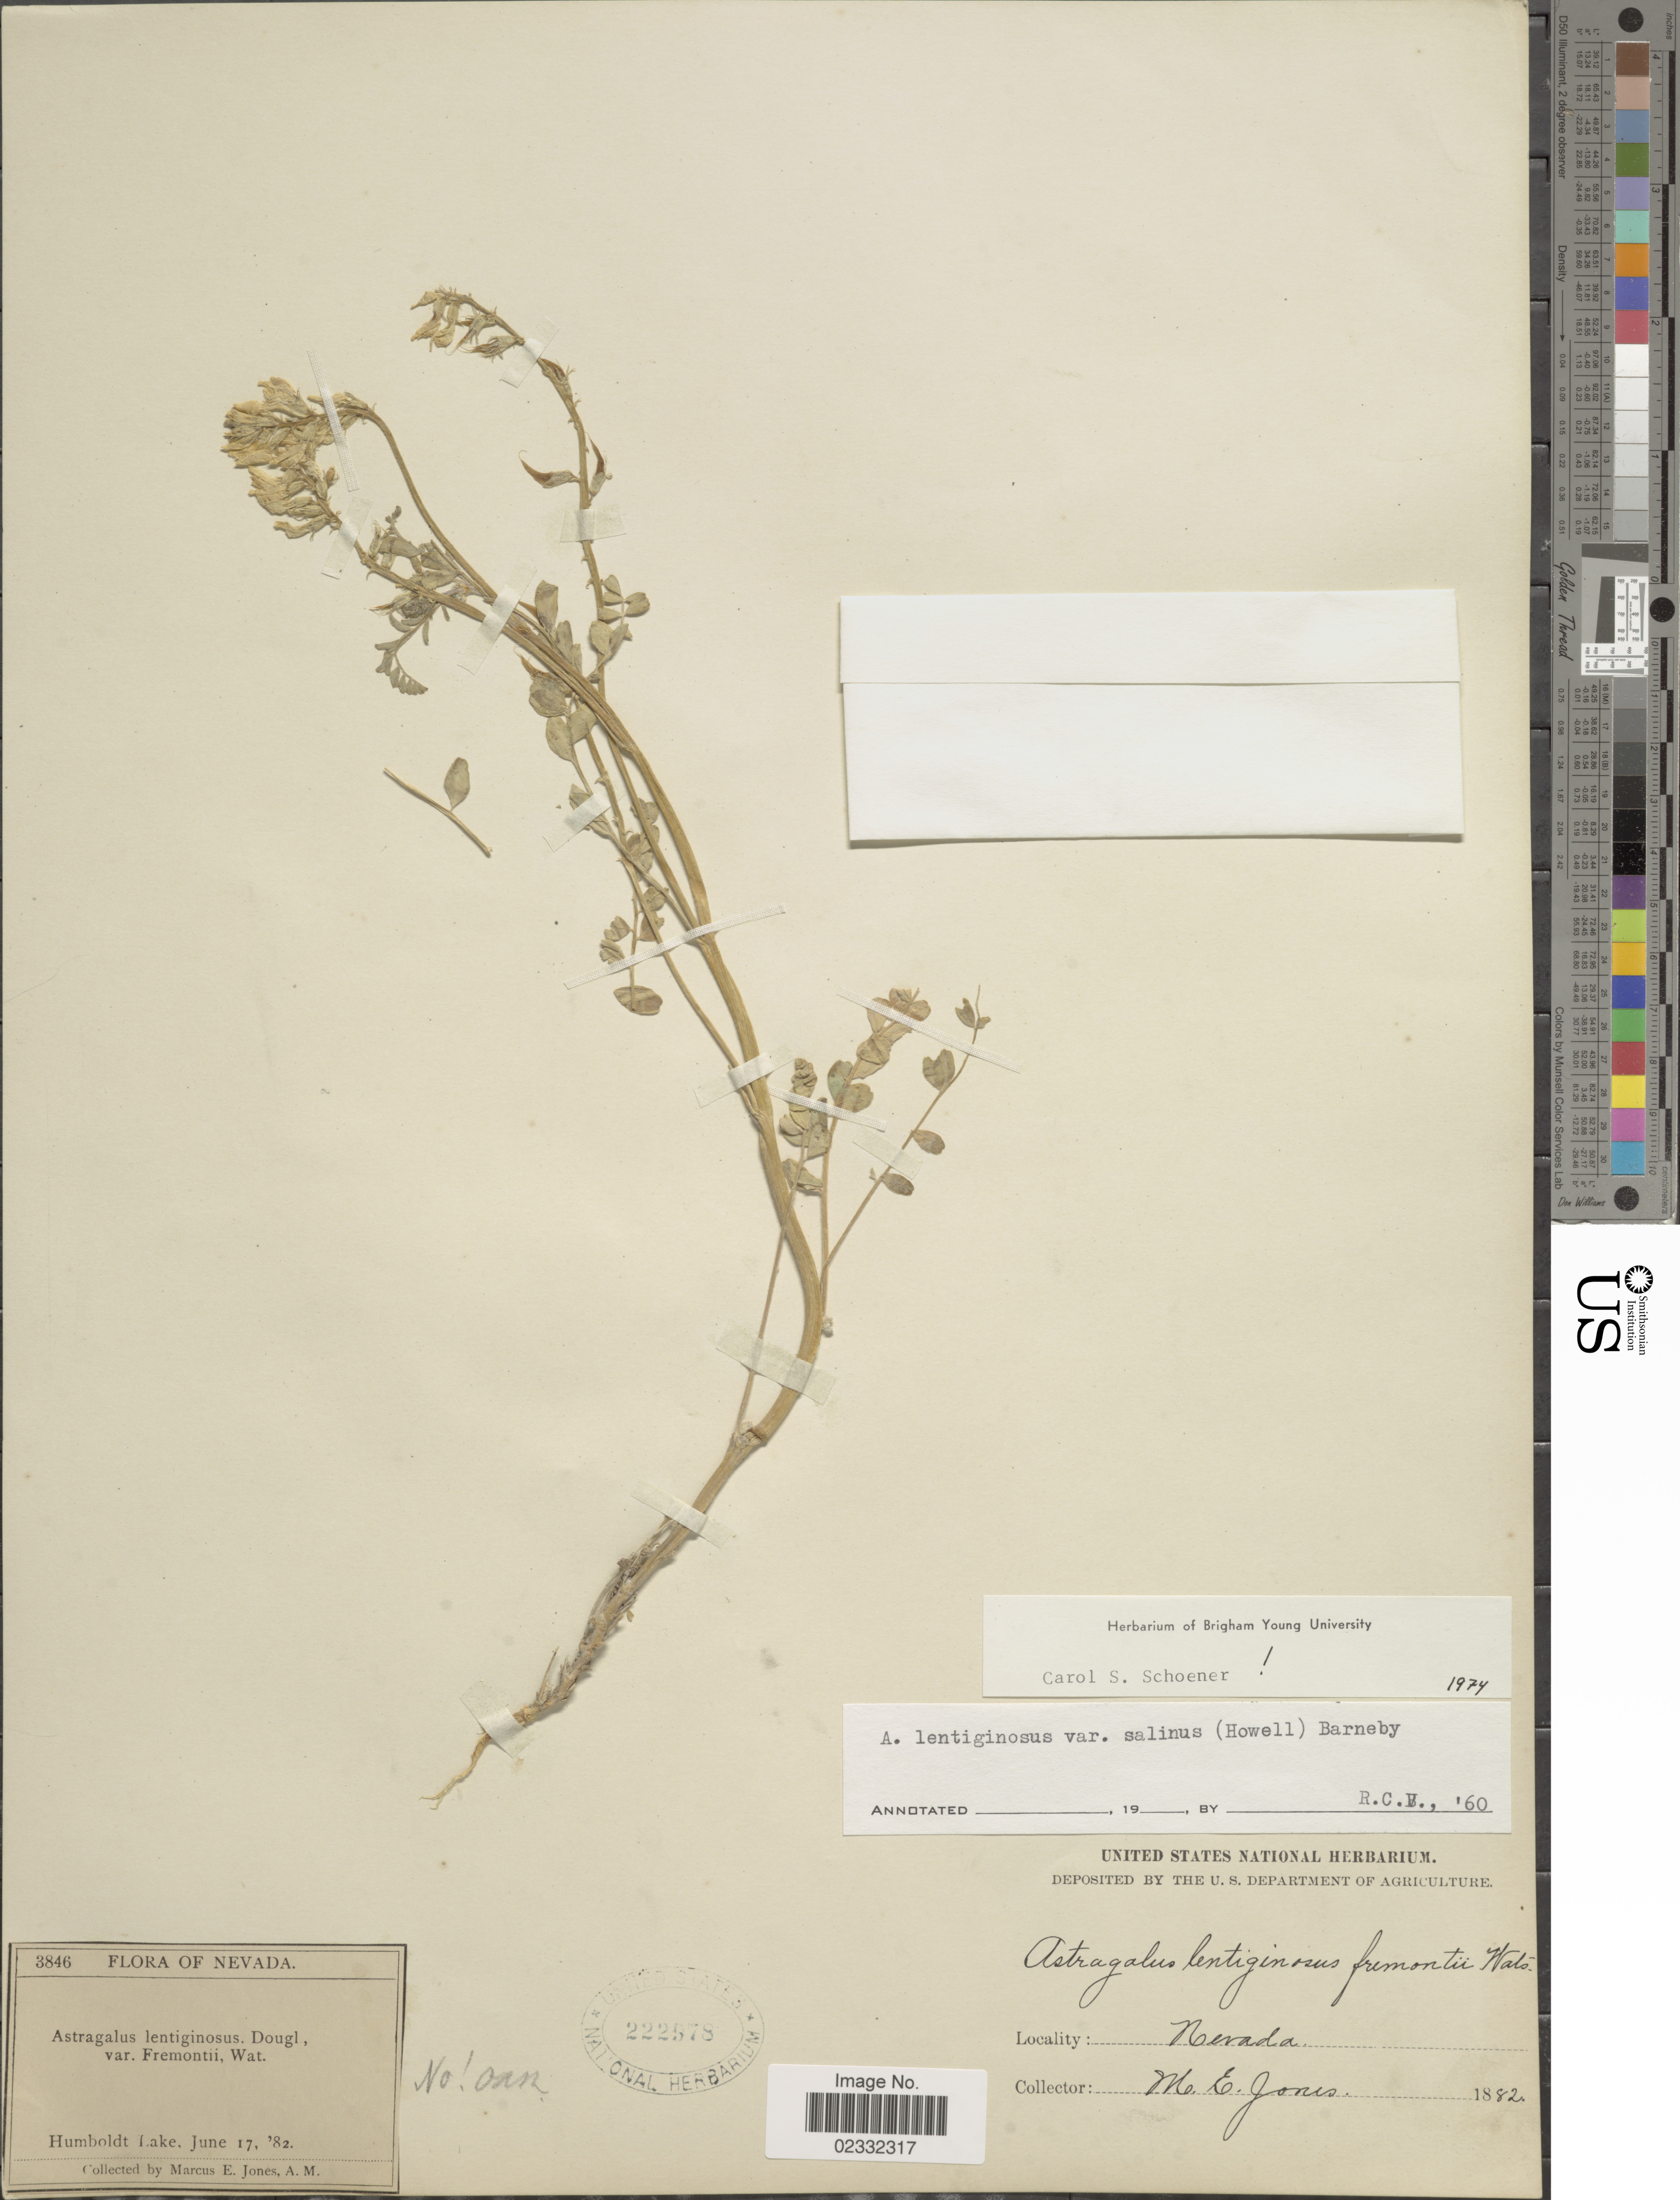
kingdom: Plantae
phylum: Tracheophyta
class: Magnoliopsida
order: Fabales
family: Fabaceae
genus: Astragalus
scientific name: Astragalus lentiginosus var. salinus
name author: (Howell) Barneby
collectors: M. E. Jones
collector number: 3846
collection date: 1882-06-17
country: United States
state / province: Nevada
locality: Nevada, Humboldt Lake.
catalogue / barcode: US 222578